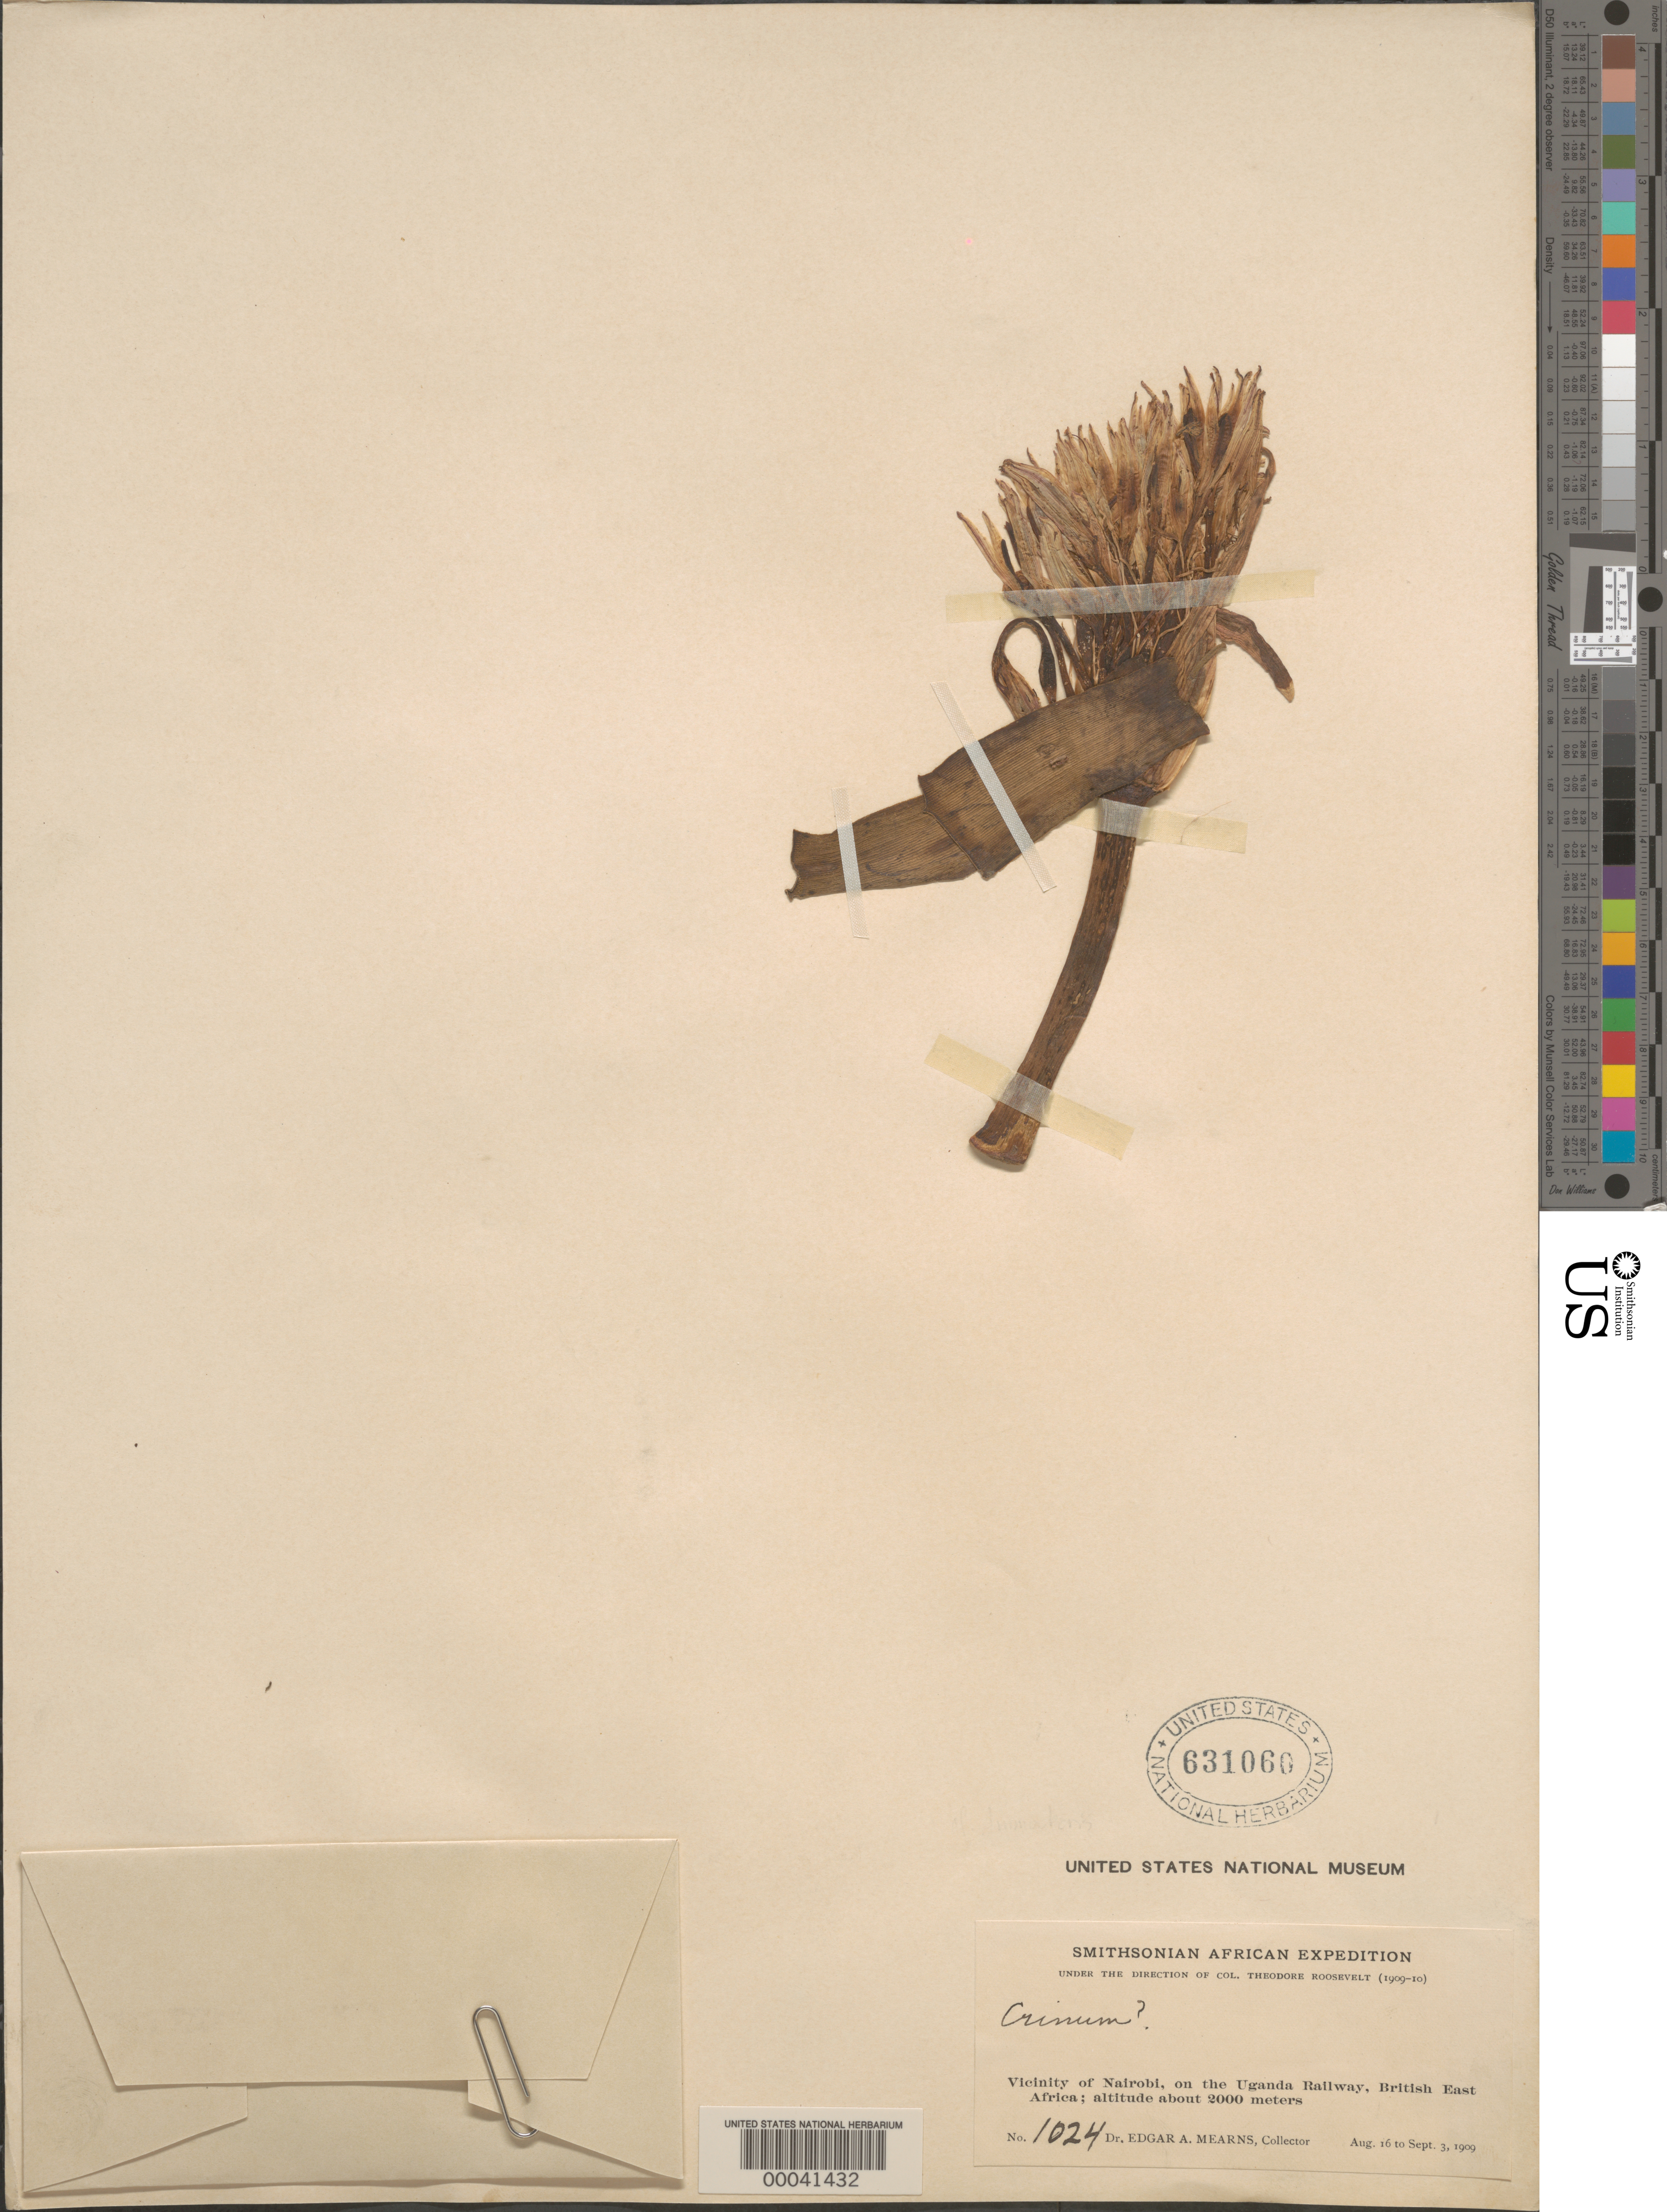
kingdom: Plantae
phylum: Tracheophyta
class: Liliopsida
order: Asparagales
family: Amaryllidaceae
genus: Crinum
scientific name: Crinum sp.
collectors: E. A. Mearns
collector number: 1024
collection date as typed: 16 Aug 1909 to 03 Sep 1909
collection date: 1909-08-16/1909-09-03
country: Kenya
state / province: Nairobi Area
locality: Vicinity of nairobi, on the uganda railway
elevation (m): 2000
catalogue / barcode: US 631060